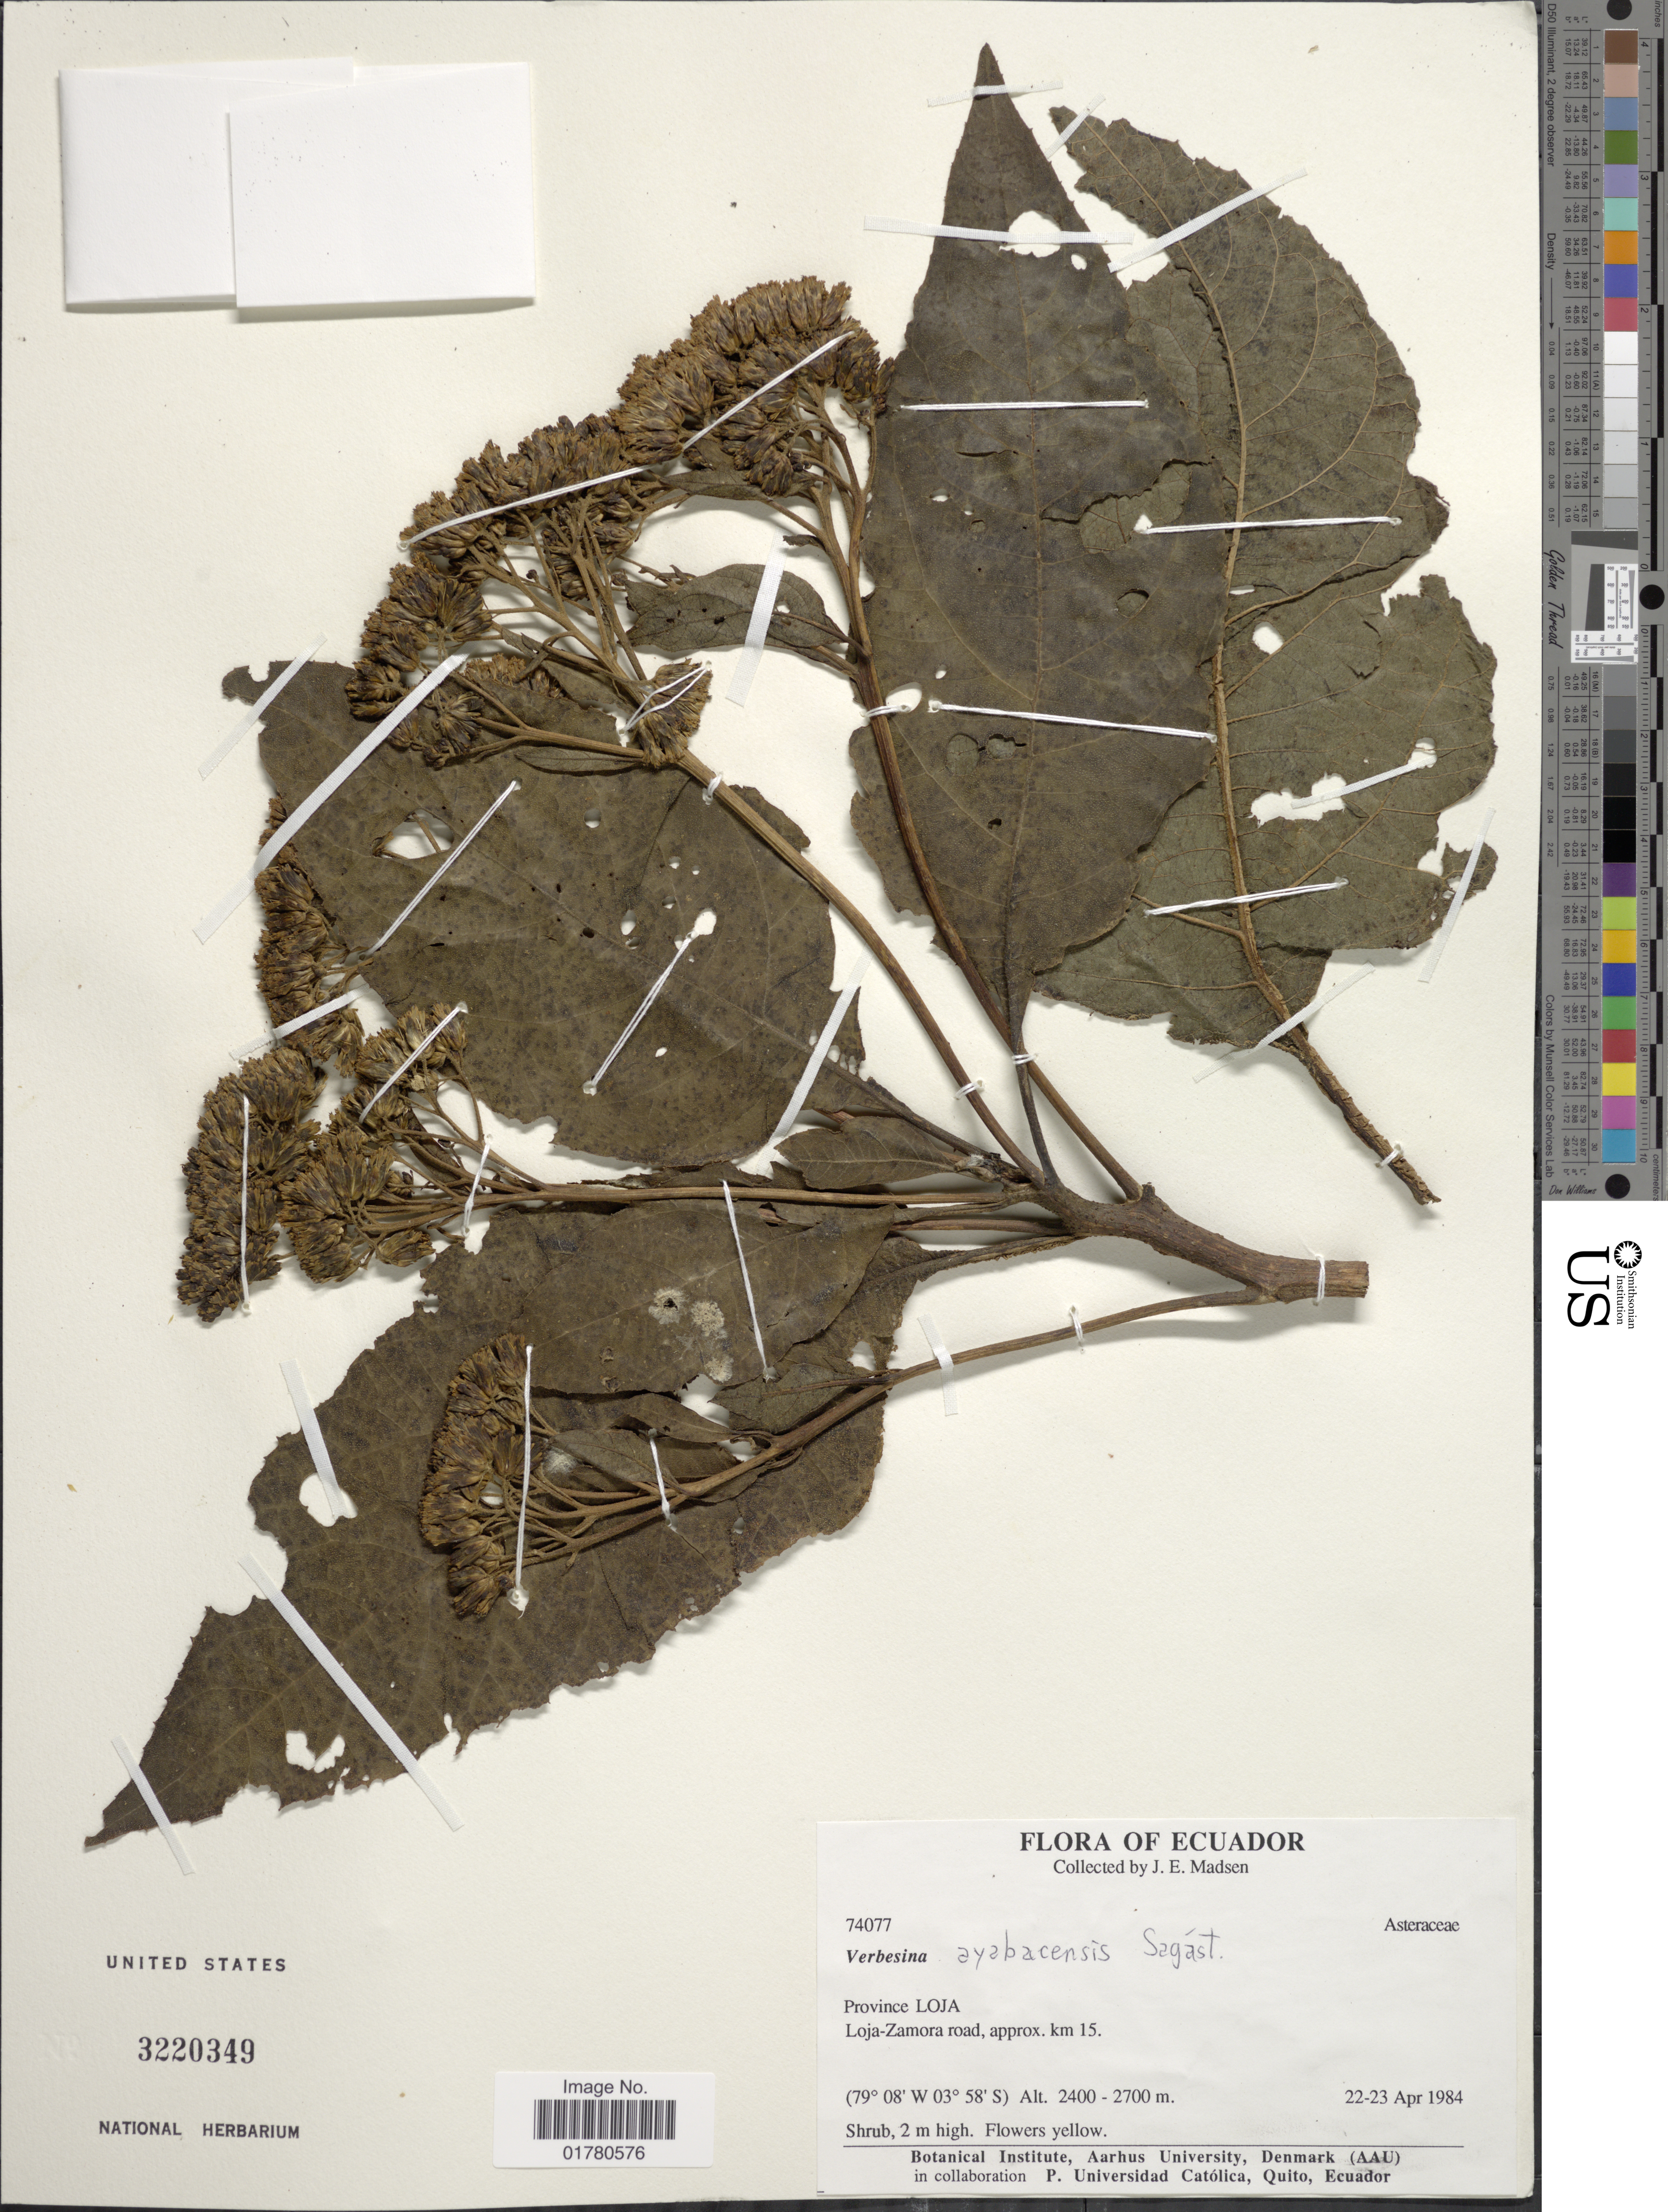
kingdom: Plantae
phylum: Tracheophyta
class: Magnoliopsida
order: Asterales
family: Asteraceae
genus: Verbesina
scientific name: Verbesina ayabacensis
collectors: J. E. Madsen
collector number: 74077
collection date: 1984-04-22/1984-04-23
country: Ecuador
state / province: Loja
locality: Loja-Zamora road, approx km 15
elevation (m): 2400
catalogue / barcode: US 3220349